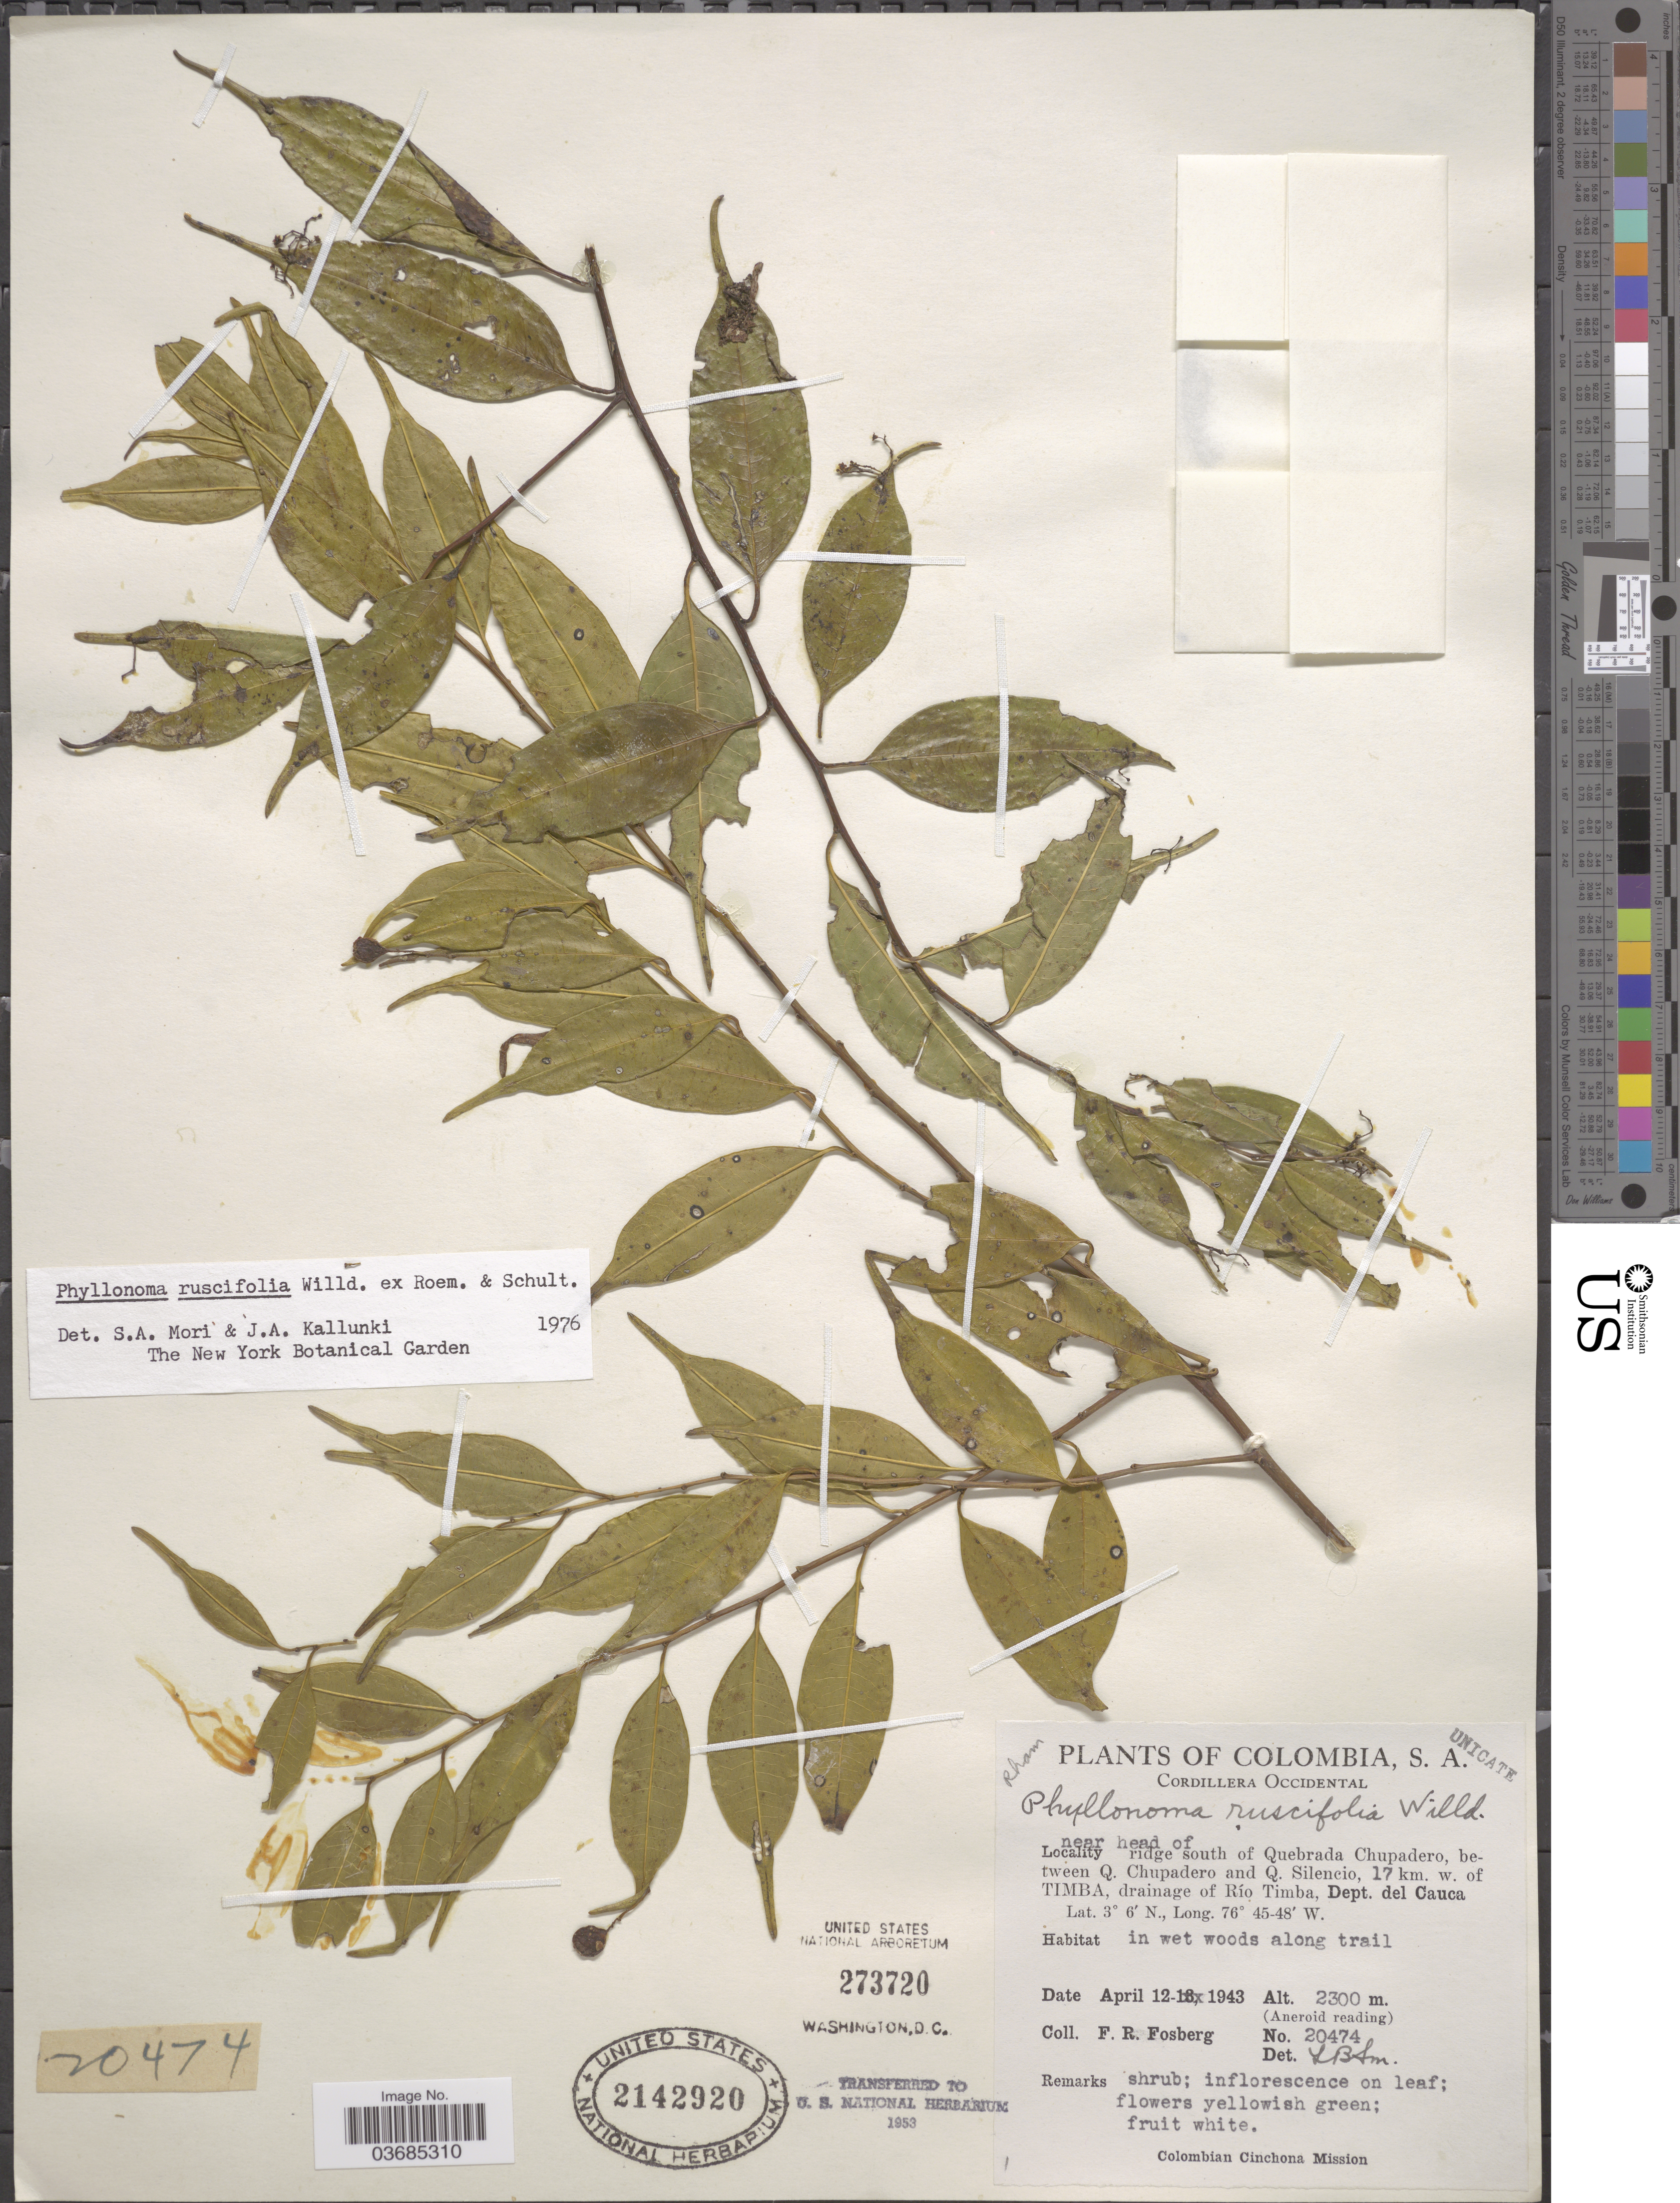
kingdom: Plantae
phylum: Tracheophyta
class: Magnoliopsida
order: Aquifoliales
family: Phyllonomaceae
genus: Phyllonoma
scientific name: Phyllonoma ruscifolia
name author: Willd. ex Schult.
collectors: F. R. Fosberg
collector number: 20474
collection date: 1943-04-12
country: Colombia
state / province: Cauca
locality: Cordillera Occidental. Near head of ridge south of Quebrada Chupadero, between Q. Chupadero and Q. Silencio, 17 km. w. of Timba, drainage of Río Timba, Dept. del Cauca. In wet woods along trail. Colombian Cinchona Mission.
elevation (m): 2300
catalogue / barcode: US 2142920